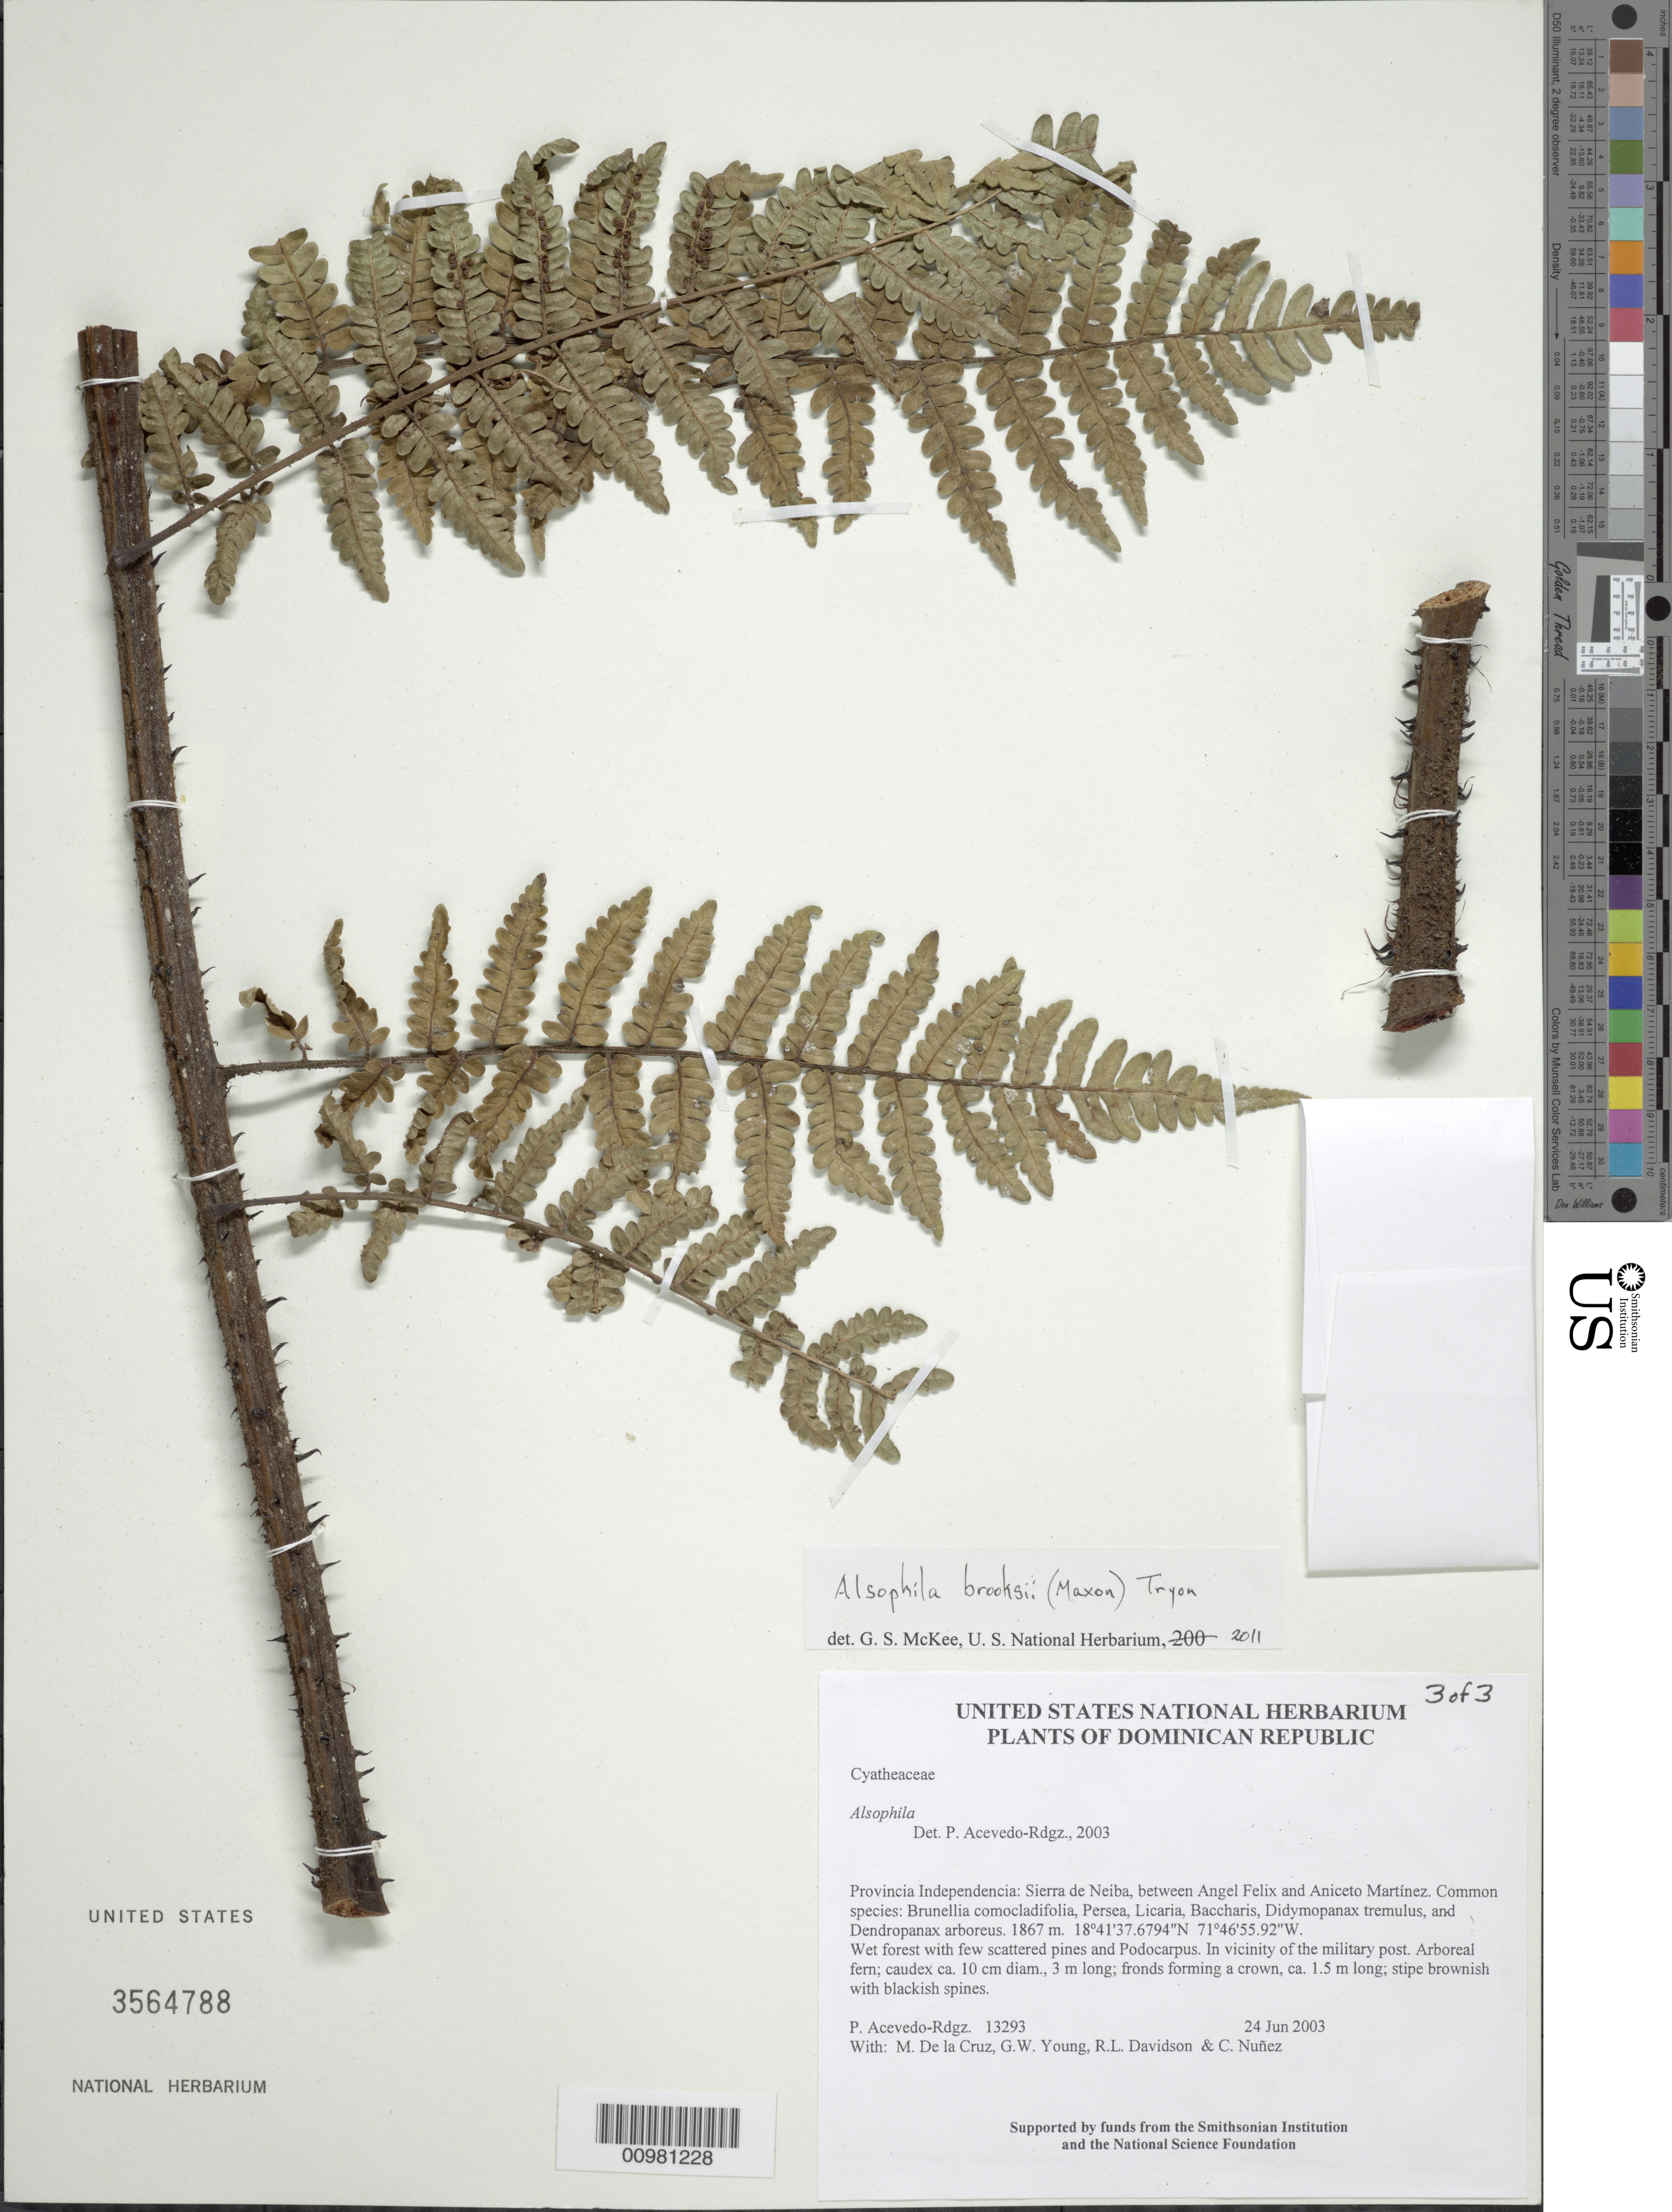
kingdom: Plantae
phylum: Tracheophyta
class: Polypodiopsida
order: Cyatheales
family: Cyatheaceae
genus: Alsophila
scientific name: Alsophila brooksii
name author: (Maxon) R.M. Tryon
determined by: McKee, G. S., (US), NMNH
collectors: P. Acevedo-Rodr., M. de la Cruz, J. Rawlins, G. Young, R. Davidson & C. Nunez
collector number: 13293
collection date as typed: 24 Jun 2003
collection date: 2003-06-24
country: Dominican Republic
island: Hispaniola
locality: Provincia Independencia: Sierra de Neiba, between Angel Felix and Aniceto Martínez. Common species: Brunellia comocladifolia, Persea, Licaria, Baccharis, Didymopanax tremulus, and Dendropanax arboreus.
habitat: Wet forest with few scattered pines and Podocarpus. In vicinity of the military post.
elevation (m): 1867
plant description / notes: US, K, MO, NY, P, B, GH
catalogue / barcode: US 3564788